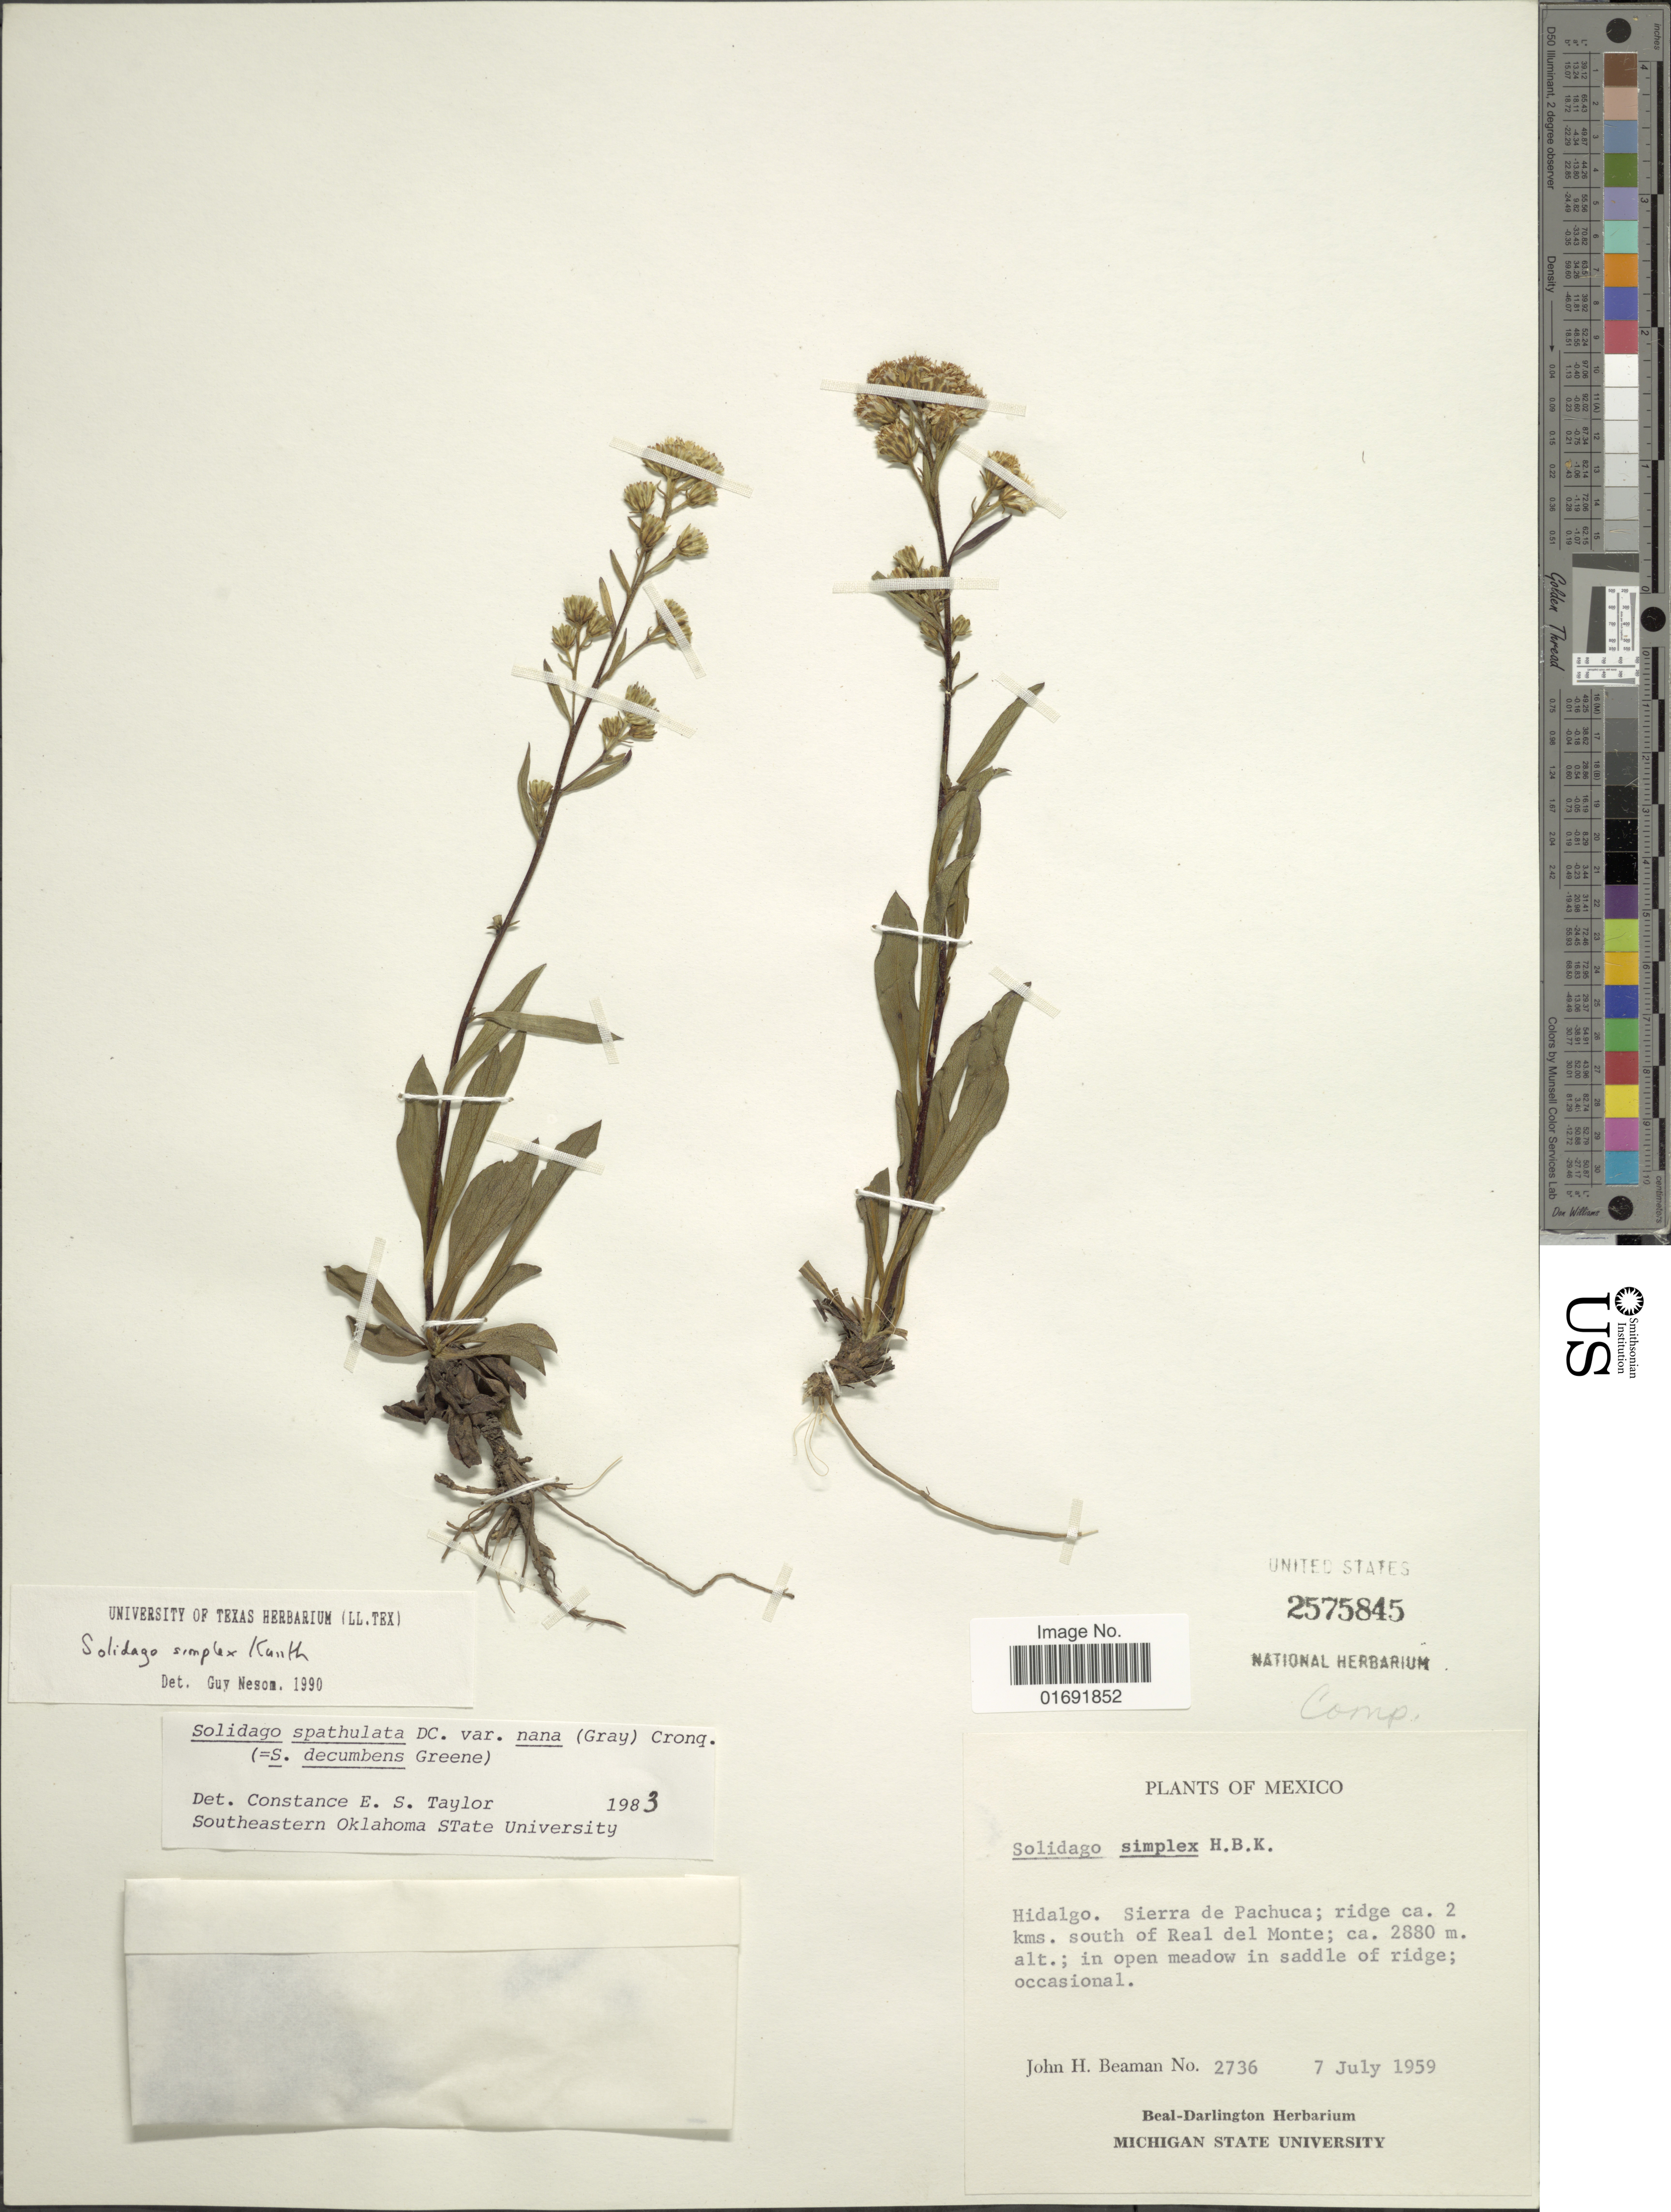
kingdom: Plantae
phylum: Tracheophyta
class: Magnoliopsida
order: Asterales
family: Asteraceae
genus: Solidago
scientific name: Solidago neomexicana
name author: Wooton & Standl.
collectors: J. H. Beaman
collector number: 2736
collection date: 1959-07-07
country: Mexico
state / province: Hidalgo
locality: Sierra de Pachuca, ridge ca 2 kms south of Real del Monte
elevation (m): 2880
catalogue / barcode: US 2575845